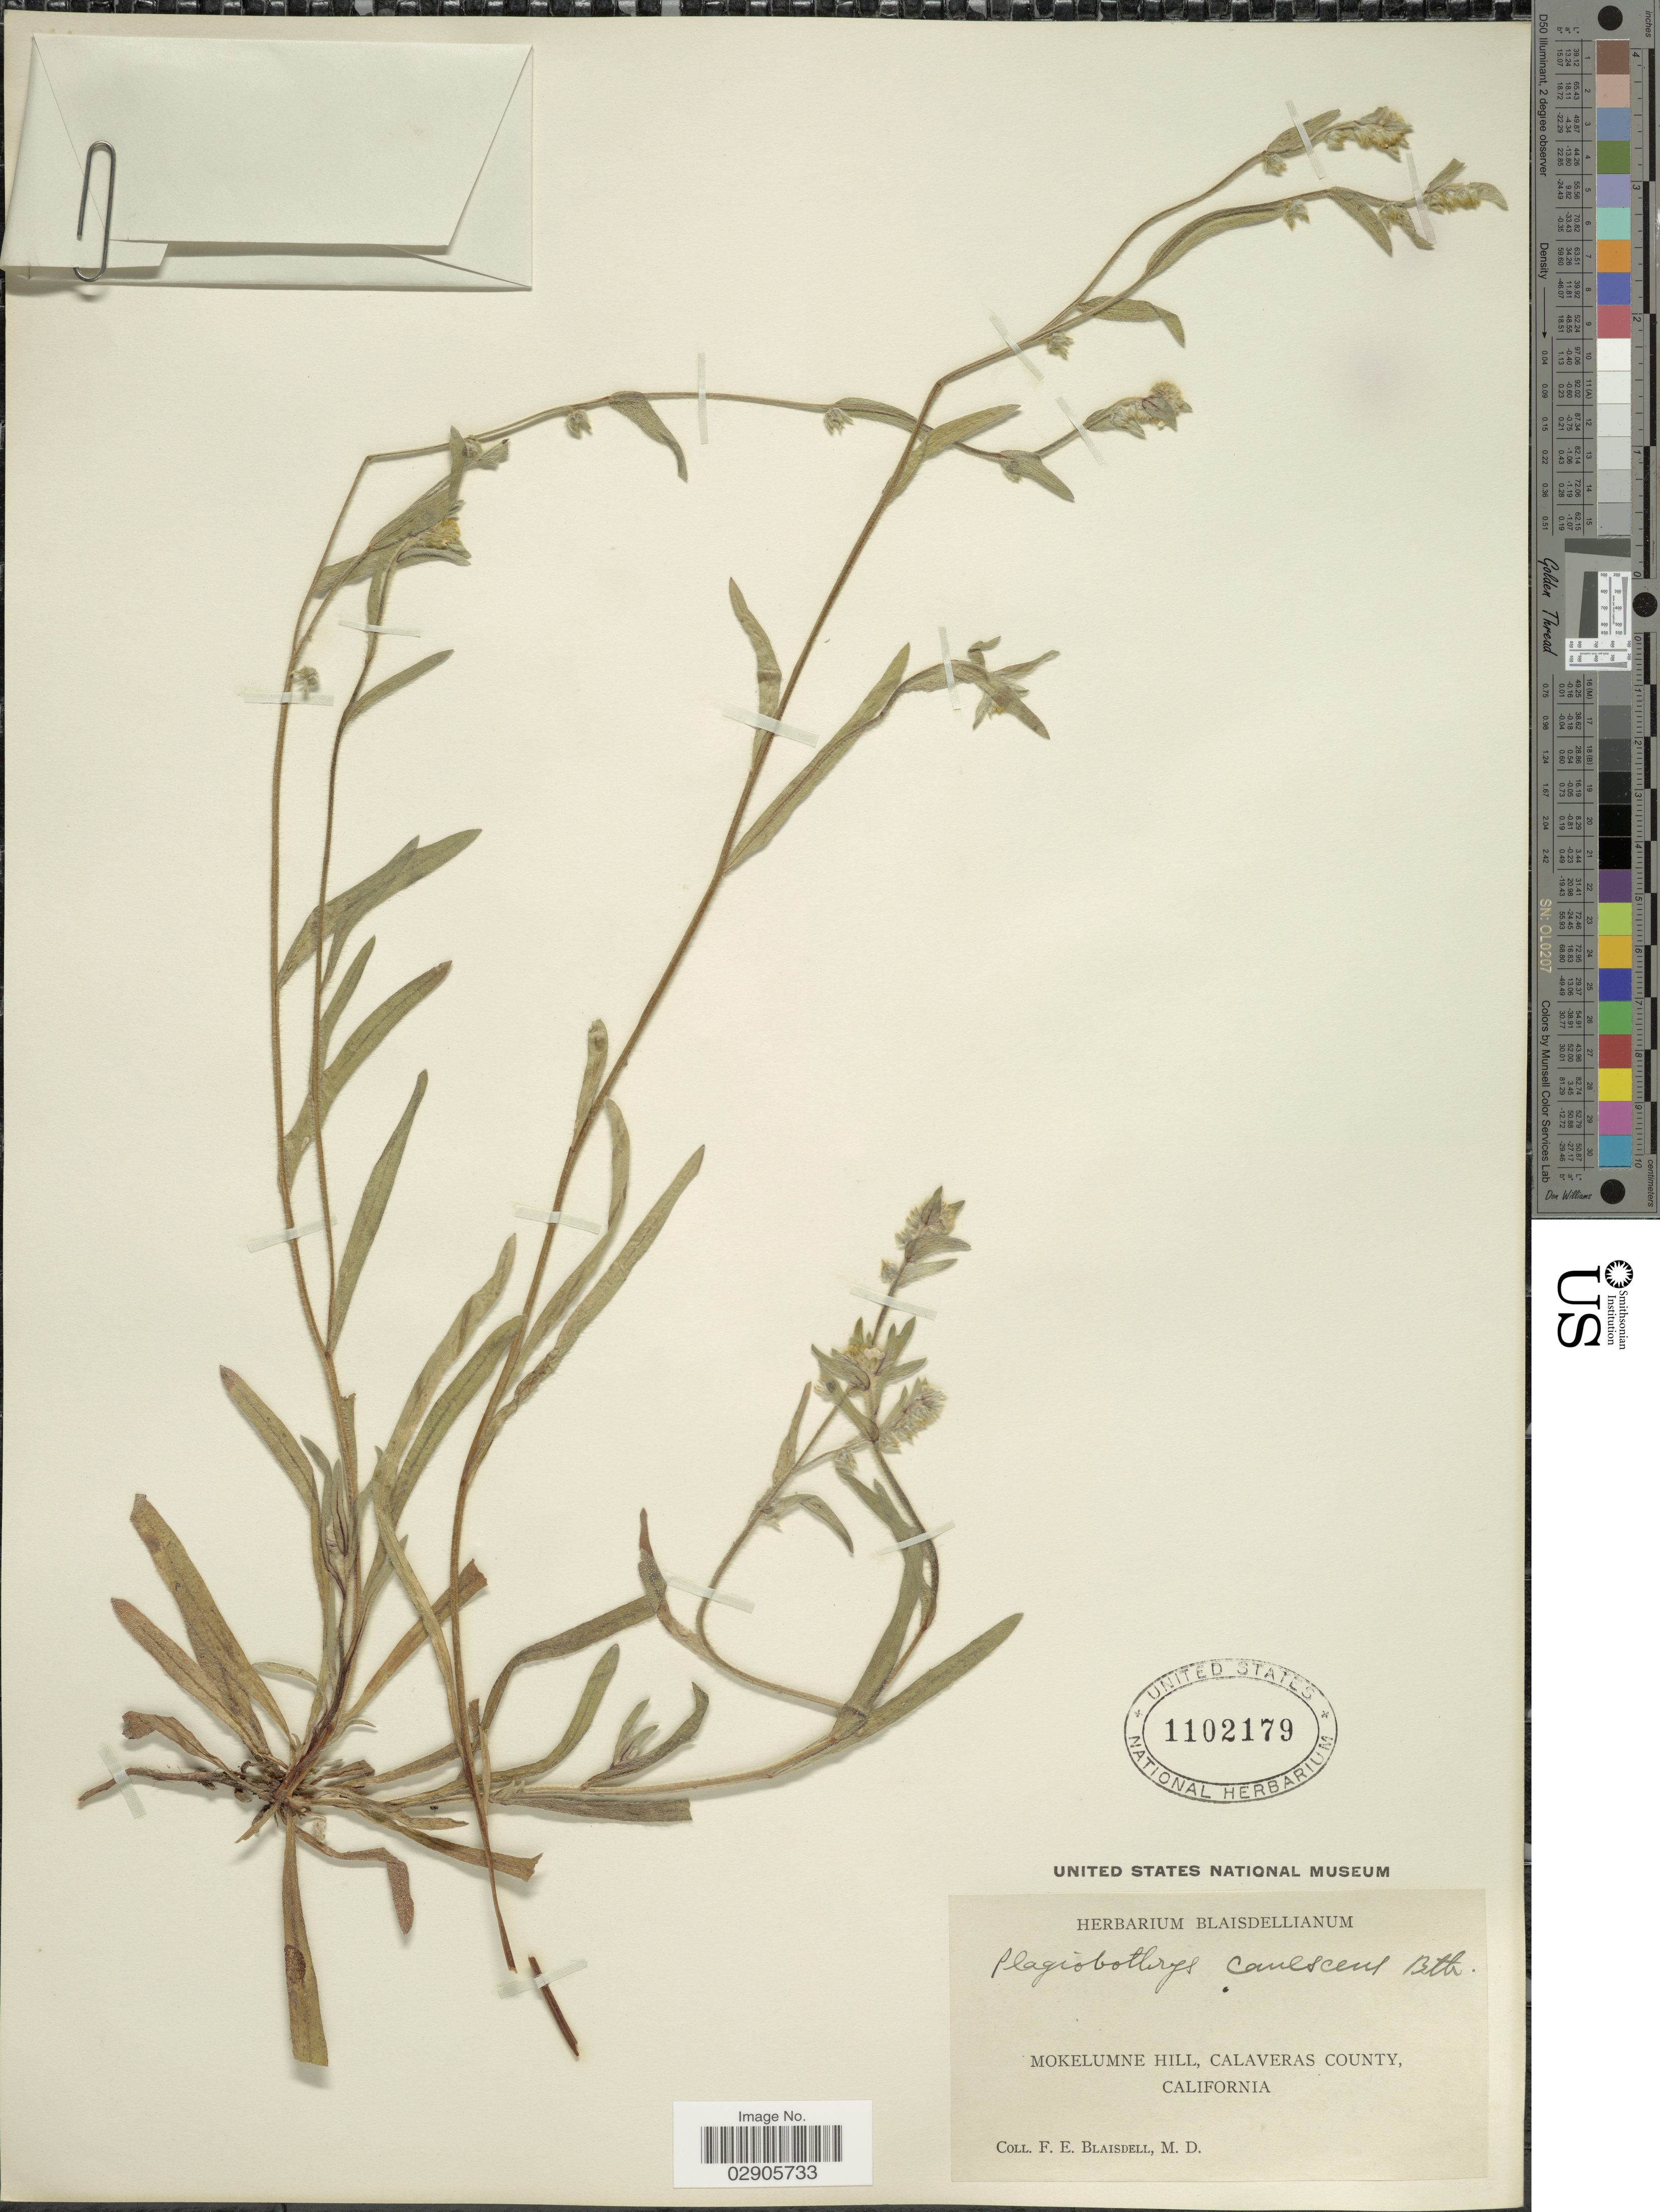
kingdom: Plantae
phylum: Tracheophyta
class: Magnoliopsida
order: Boraginales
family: Boraginaceae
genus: Plagiobothrys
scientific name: Plagiobothrys canescens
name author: Benth.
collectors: F. Blaisdell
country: United States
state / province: California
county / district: Calaveras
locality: Mokelumne Hill, Calaveras County.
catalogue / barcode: US 1102179